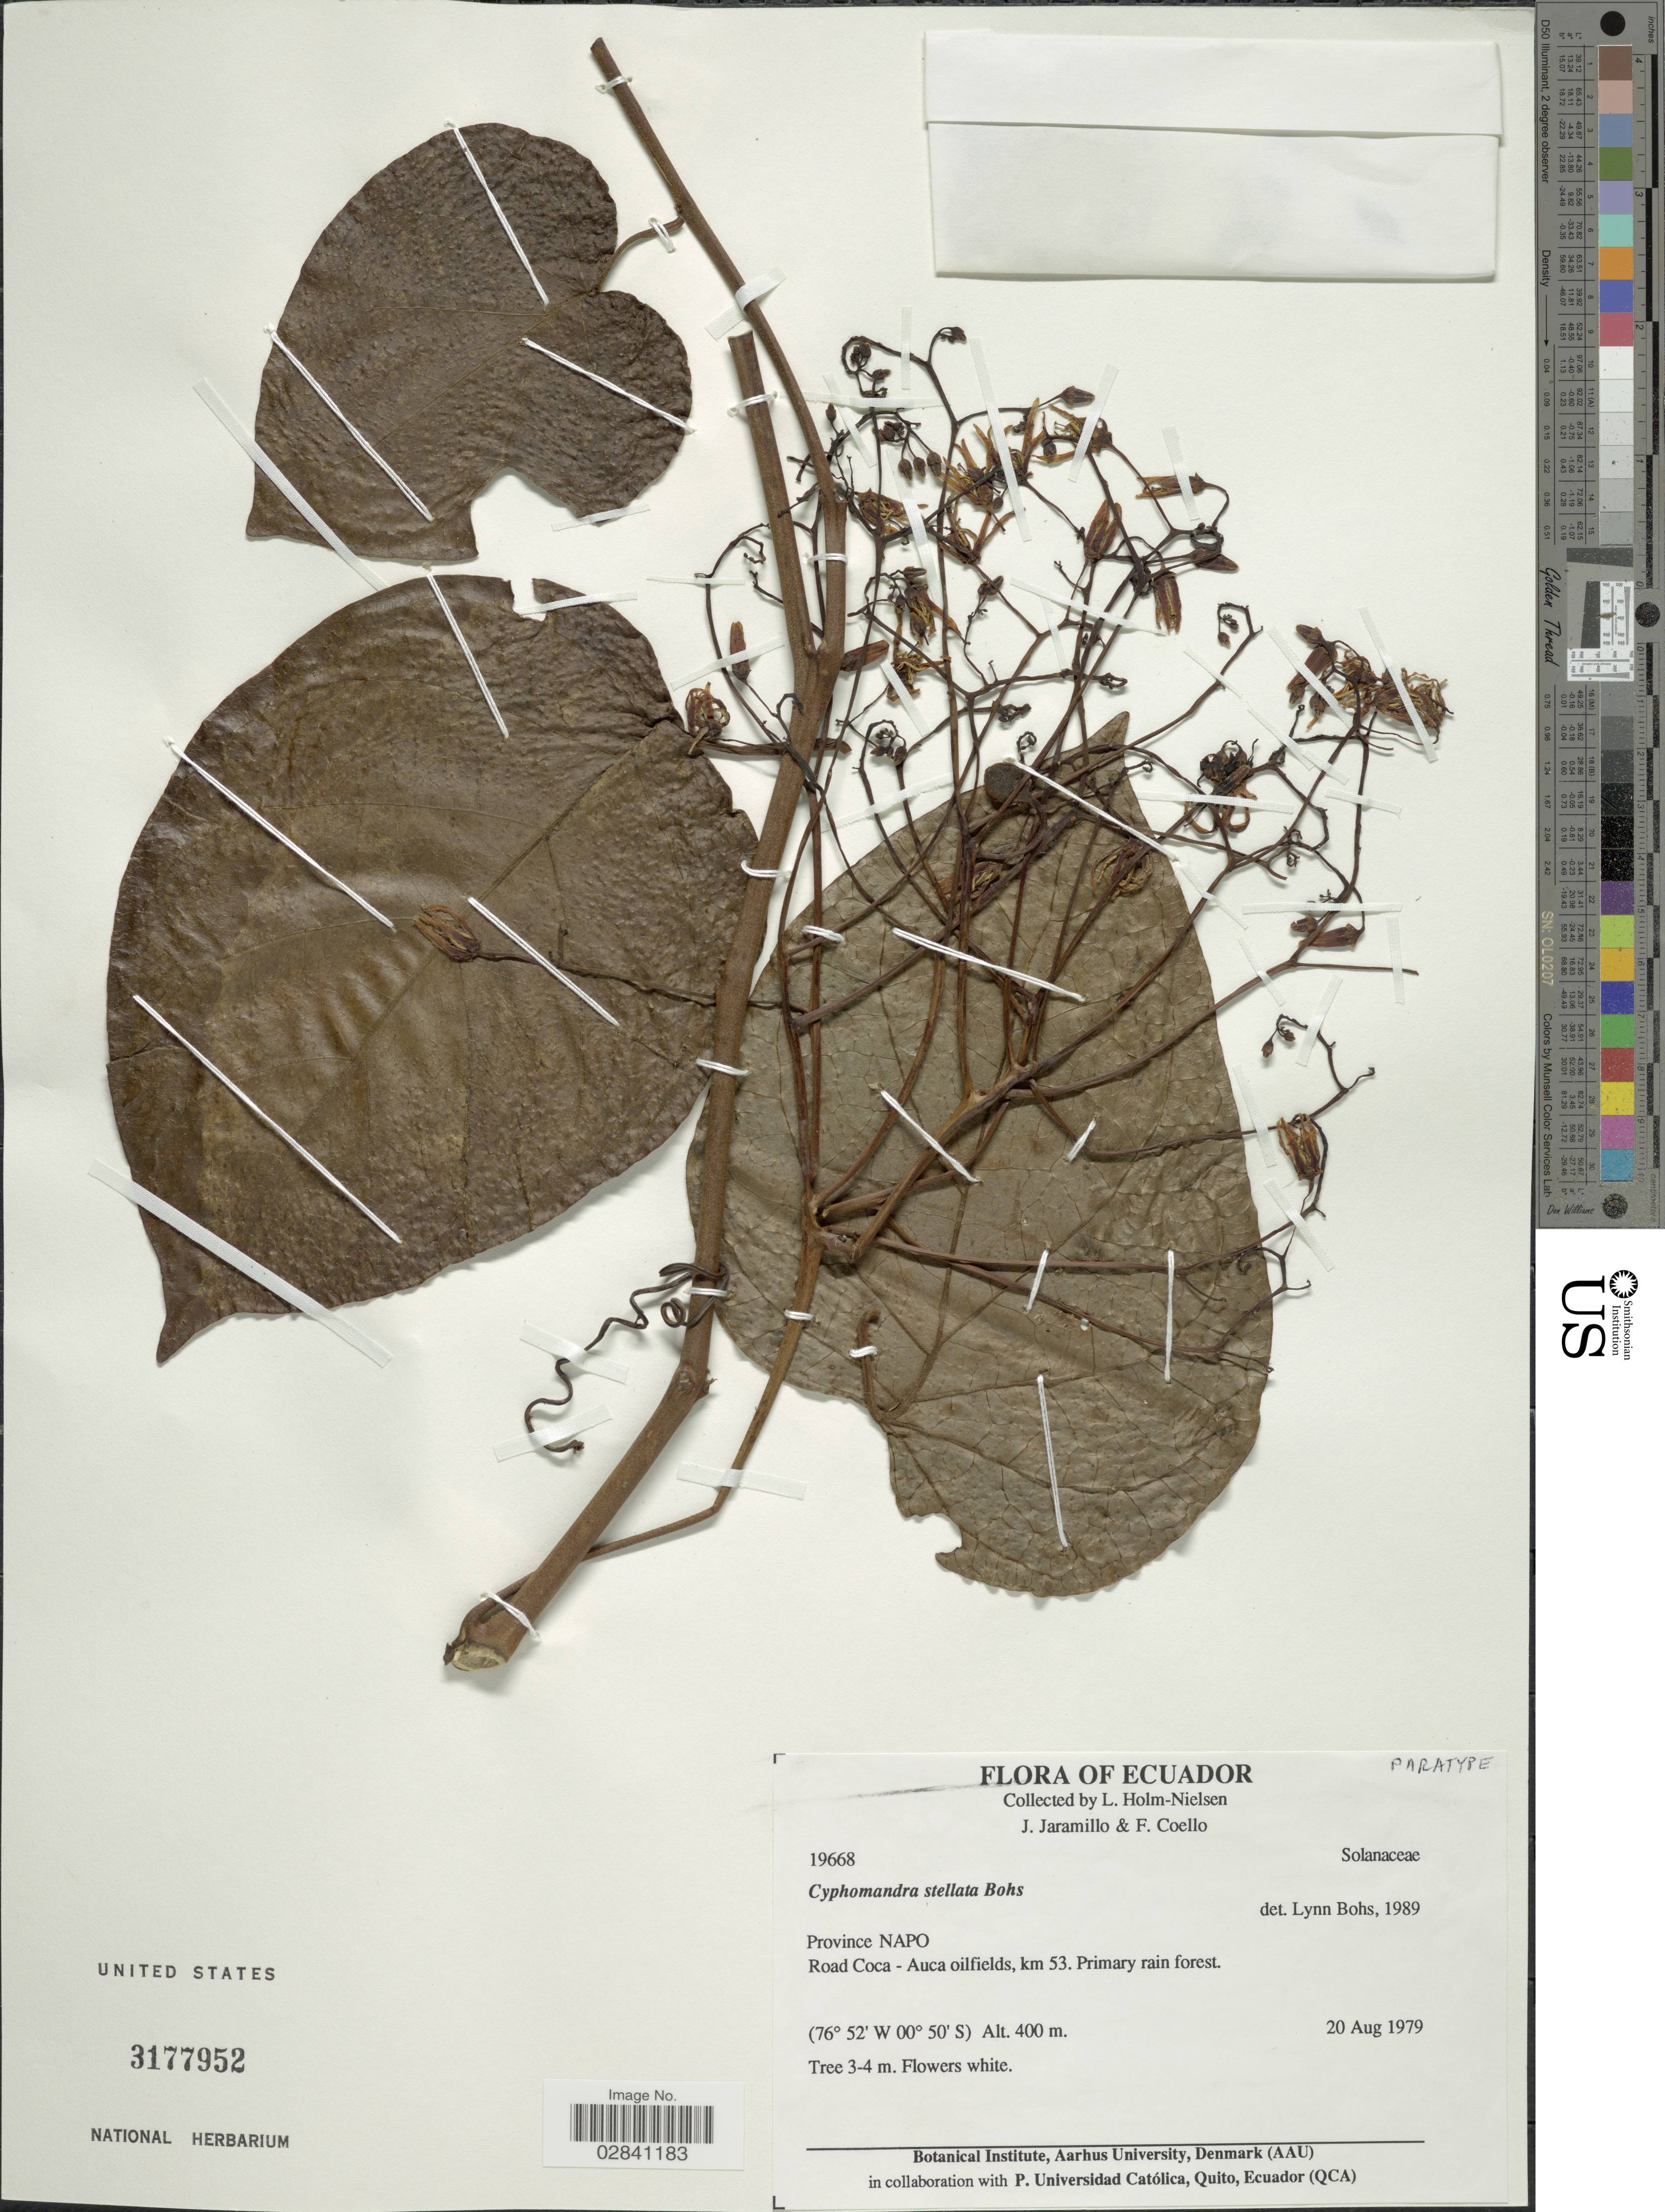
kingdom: Plantae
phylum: Tracheophyta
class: Magnoliopsida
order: Solanales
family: Solanaceae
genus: Cyphomandra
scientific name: Cyphomandra stellata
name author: Bohs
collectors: L. Holm-Nielsen, J. Jaramillo & F. Coello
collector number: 19668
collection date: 1979-08-20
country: Ecuador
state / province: Napo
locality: Road Coca- Auca oilfields, km 53.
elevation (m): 400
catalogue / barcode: US 3177952